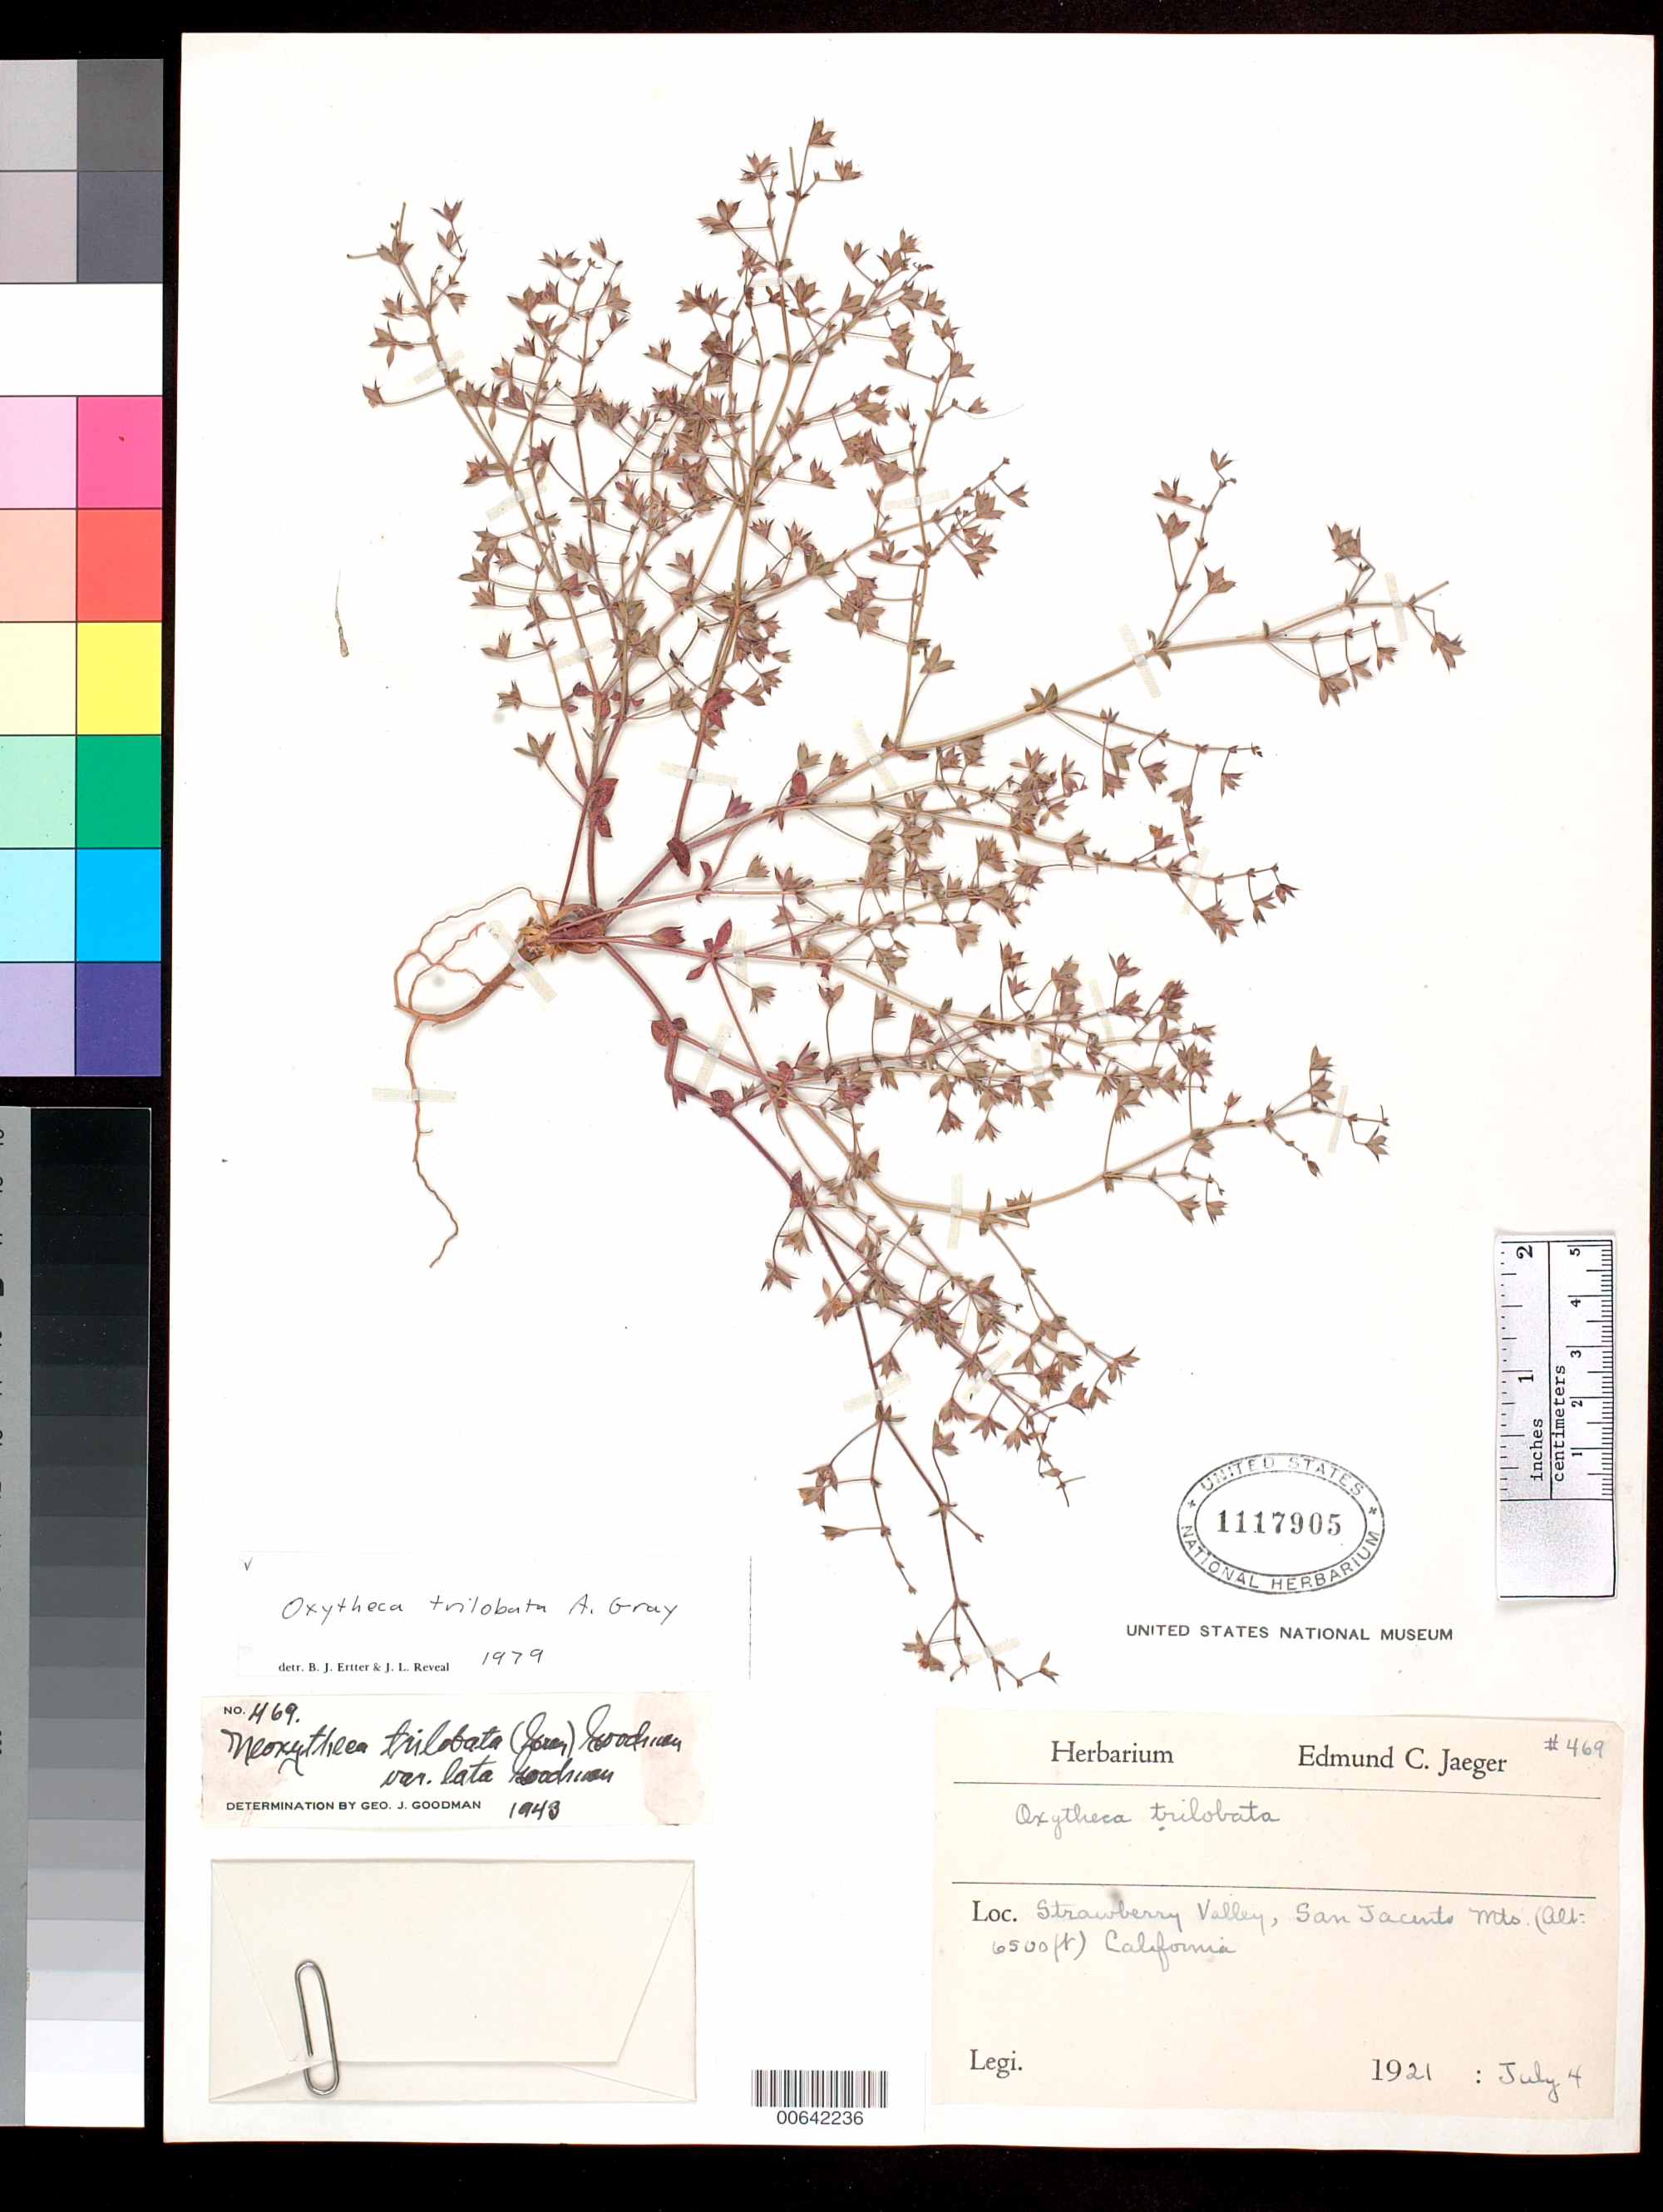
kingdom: Plantae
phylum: Tracheophyta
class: Magnoliopsida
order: Caryophyllales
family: Polygonaceae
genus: Sidotheca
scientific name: Sidotheca trilobata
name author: (A. Gray) Reveal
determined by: Strong, Mark T., (BOT), Smithsonian Institution - National Museum of Natural History (UNITED STATES)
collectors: E. Jaeger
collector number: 469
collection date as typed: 04 Jul 1921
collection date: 1921-07-04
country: United States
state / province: California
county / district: Riverside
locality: Strawberry Valley, San Jacinto Mts.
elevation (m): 1981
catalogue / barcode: US 1117905